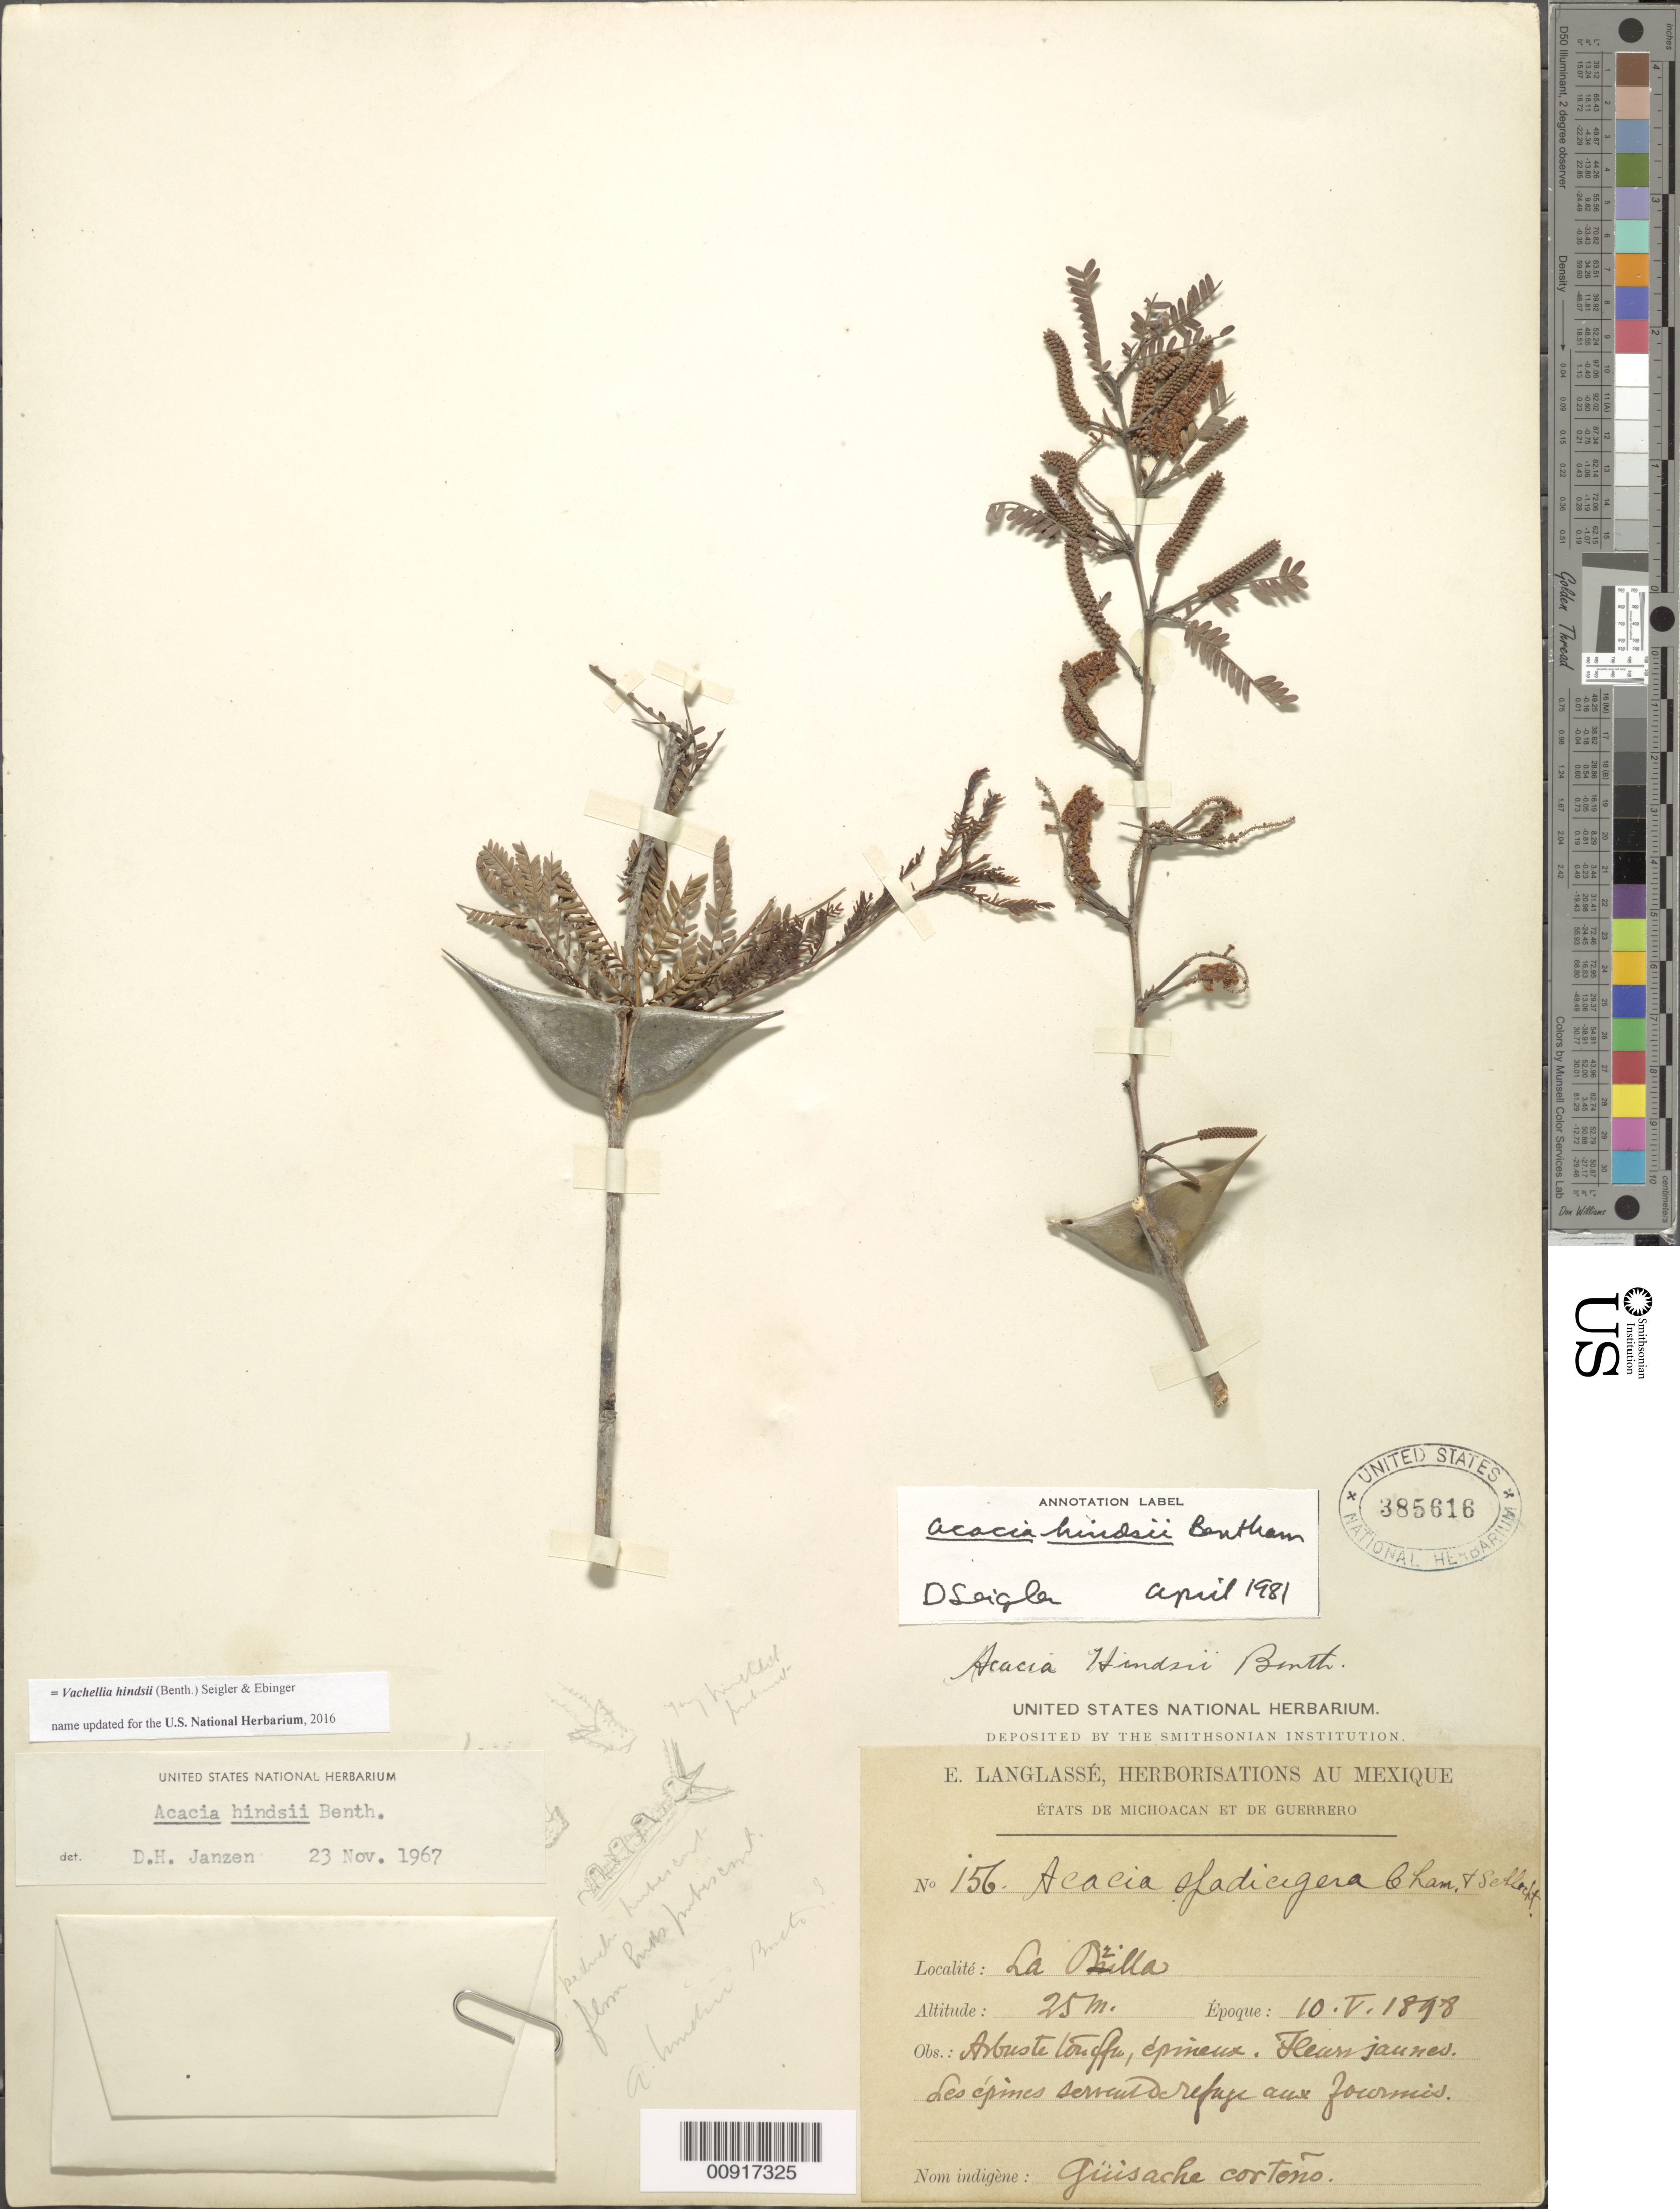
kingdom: Plantae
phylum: Tracheophyta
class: Magnoliopsida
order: Fabales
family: Fabaceae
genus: Vachellia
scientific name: Vachellia hindsii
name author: (Benth.) Seigler & Ebinger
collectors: E. Langlassé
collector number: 156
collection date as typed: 10 May 1898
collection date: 1898-05-10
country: Mexico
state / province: Guerrero / Michoacán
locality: La Orilla. États de Michoacán et de Guerrero.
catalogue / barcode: US 385616